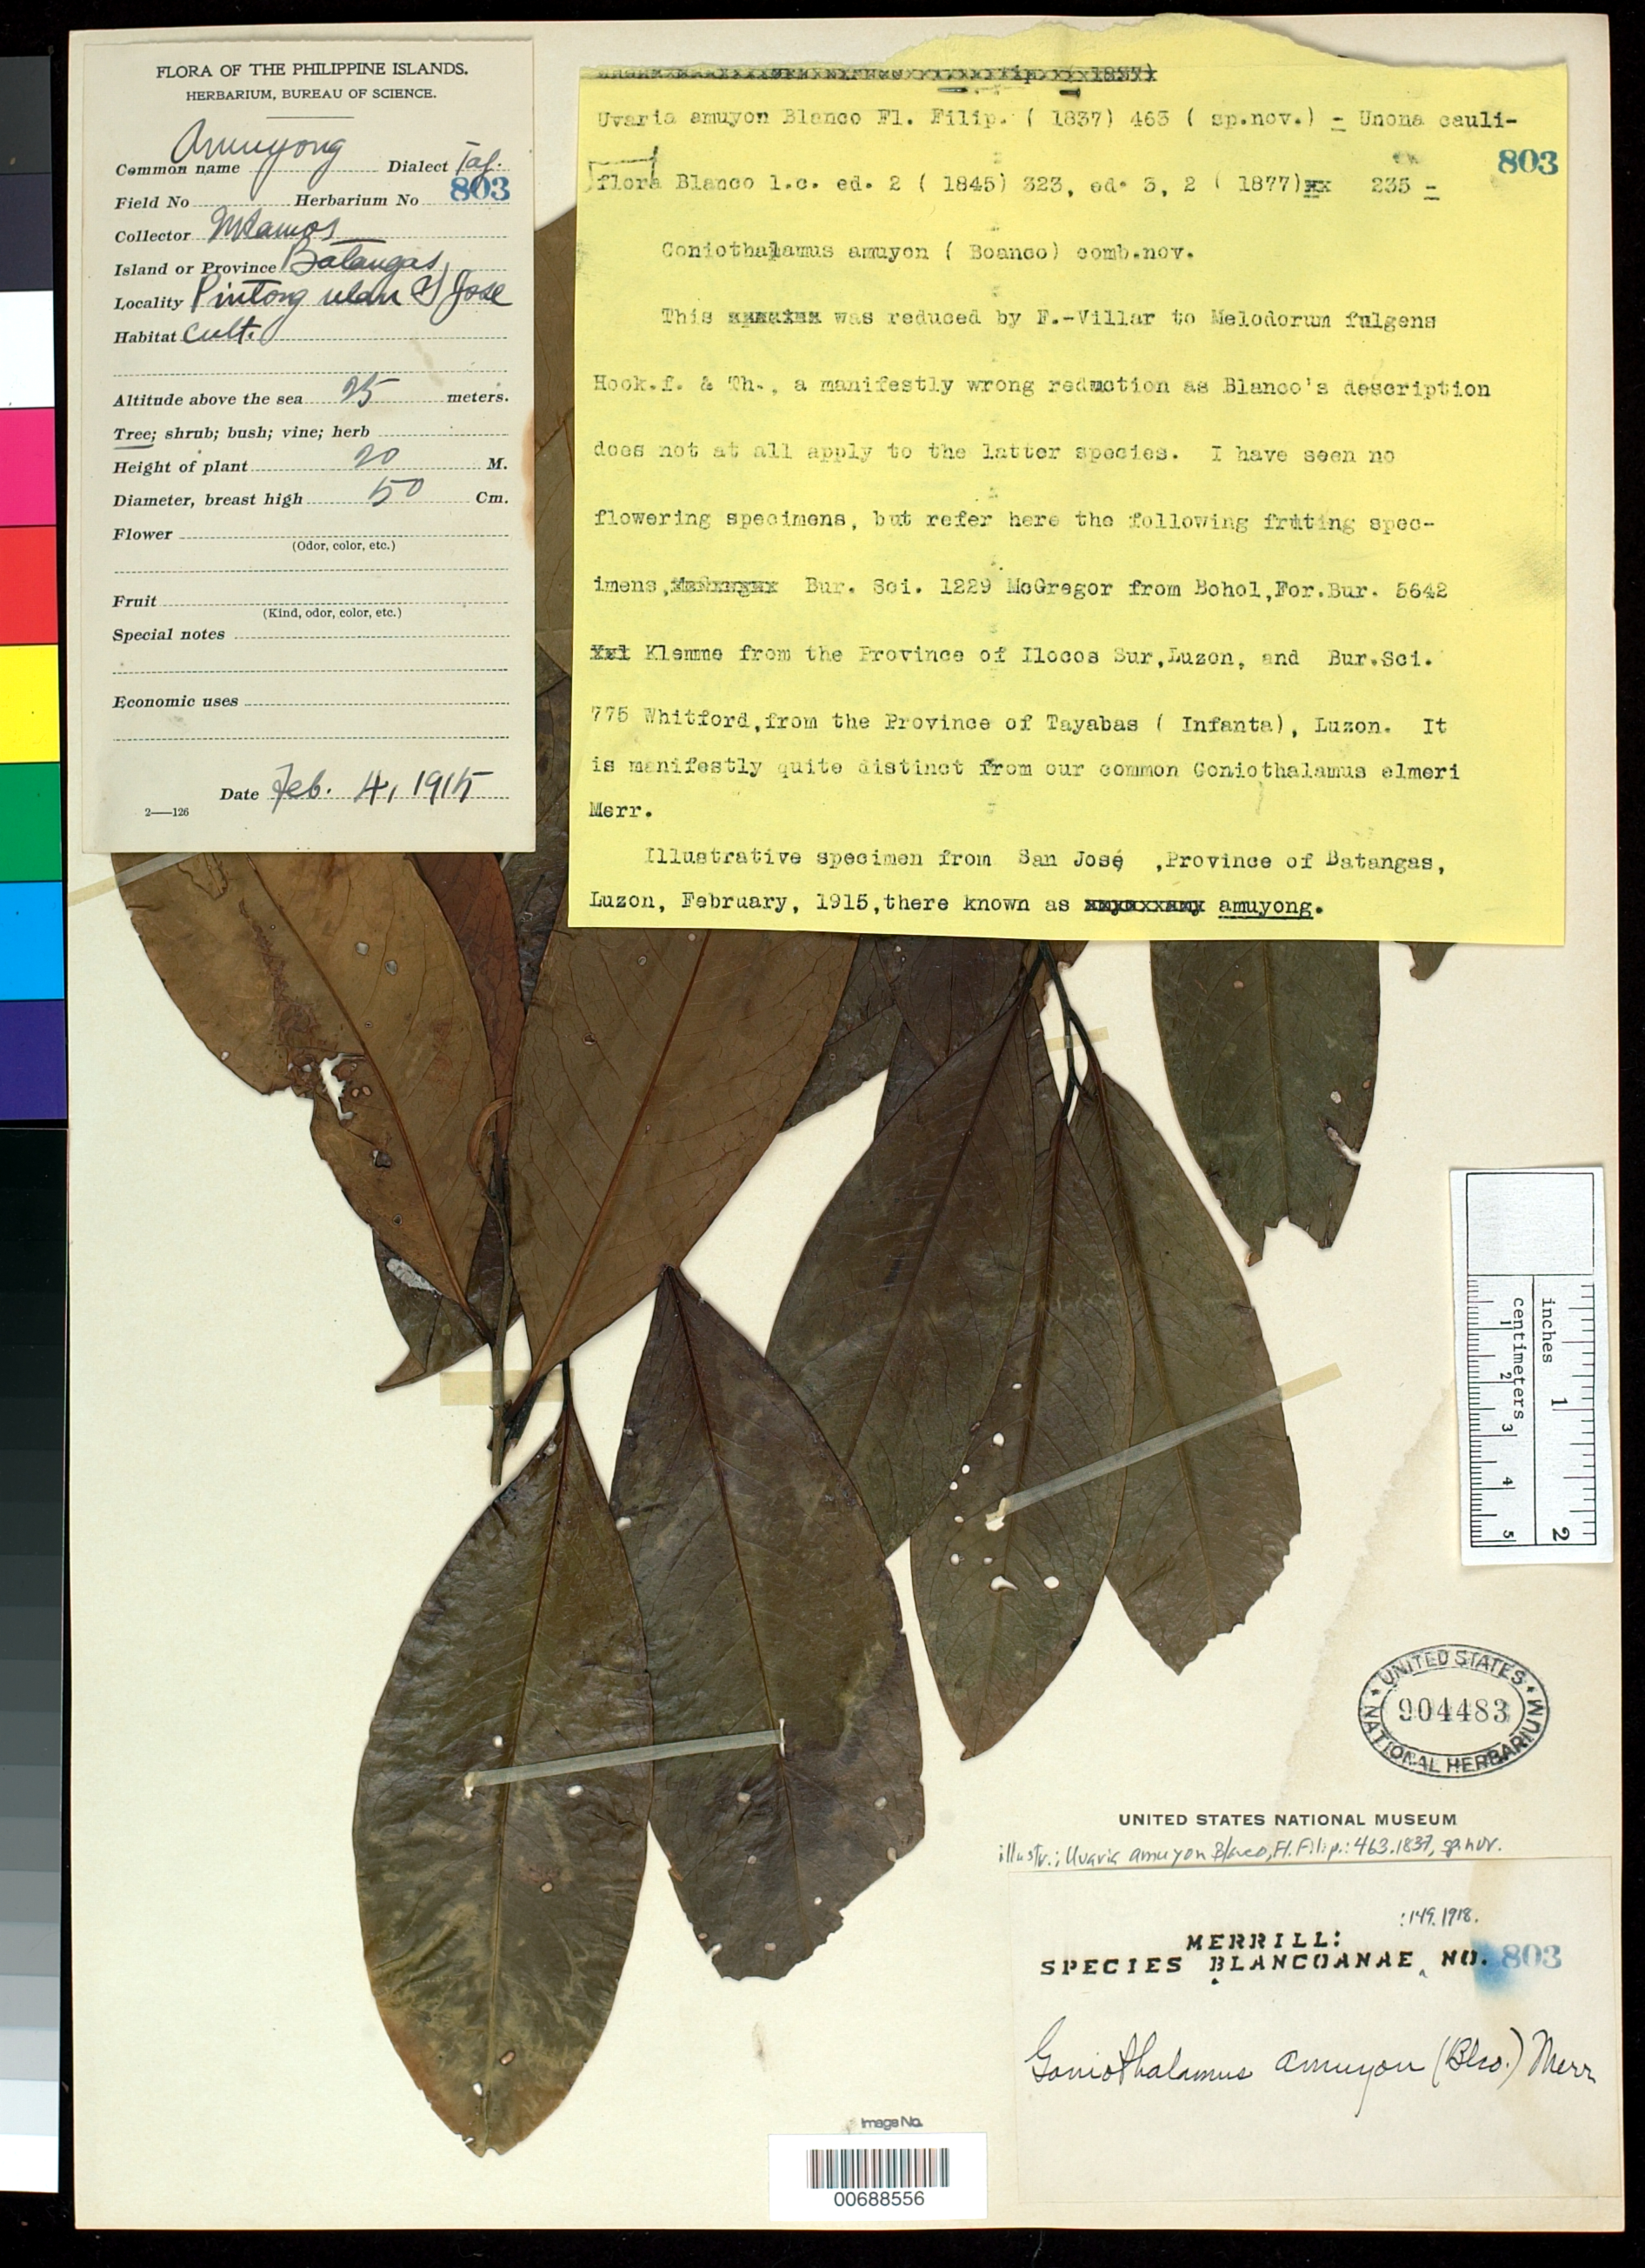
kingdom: Plantae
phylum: Tracheophyta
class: Magnoliopsida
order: Magnoliales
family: Annonaceae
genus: Goniothalamus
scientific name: Goniothalamus amuyon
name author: (Blanco) Merr.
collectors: M. Ramos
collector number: Sp. Blancoan. 0803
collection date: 1915-02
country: Philippines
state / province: Calabarzon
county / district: Batangas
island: Luzon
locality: Pintong ulan S. Jose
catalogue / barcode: US 904483